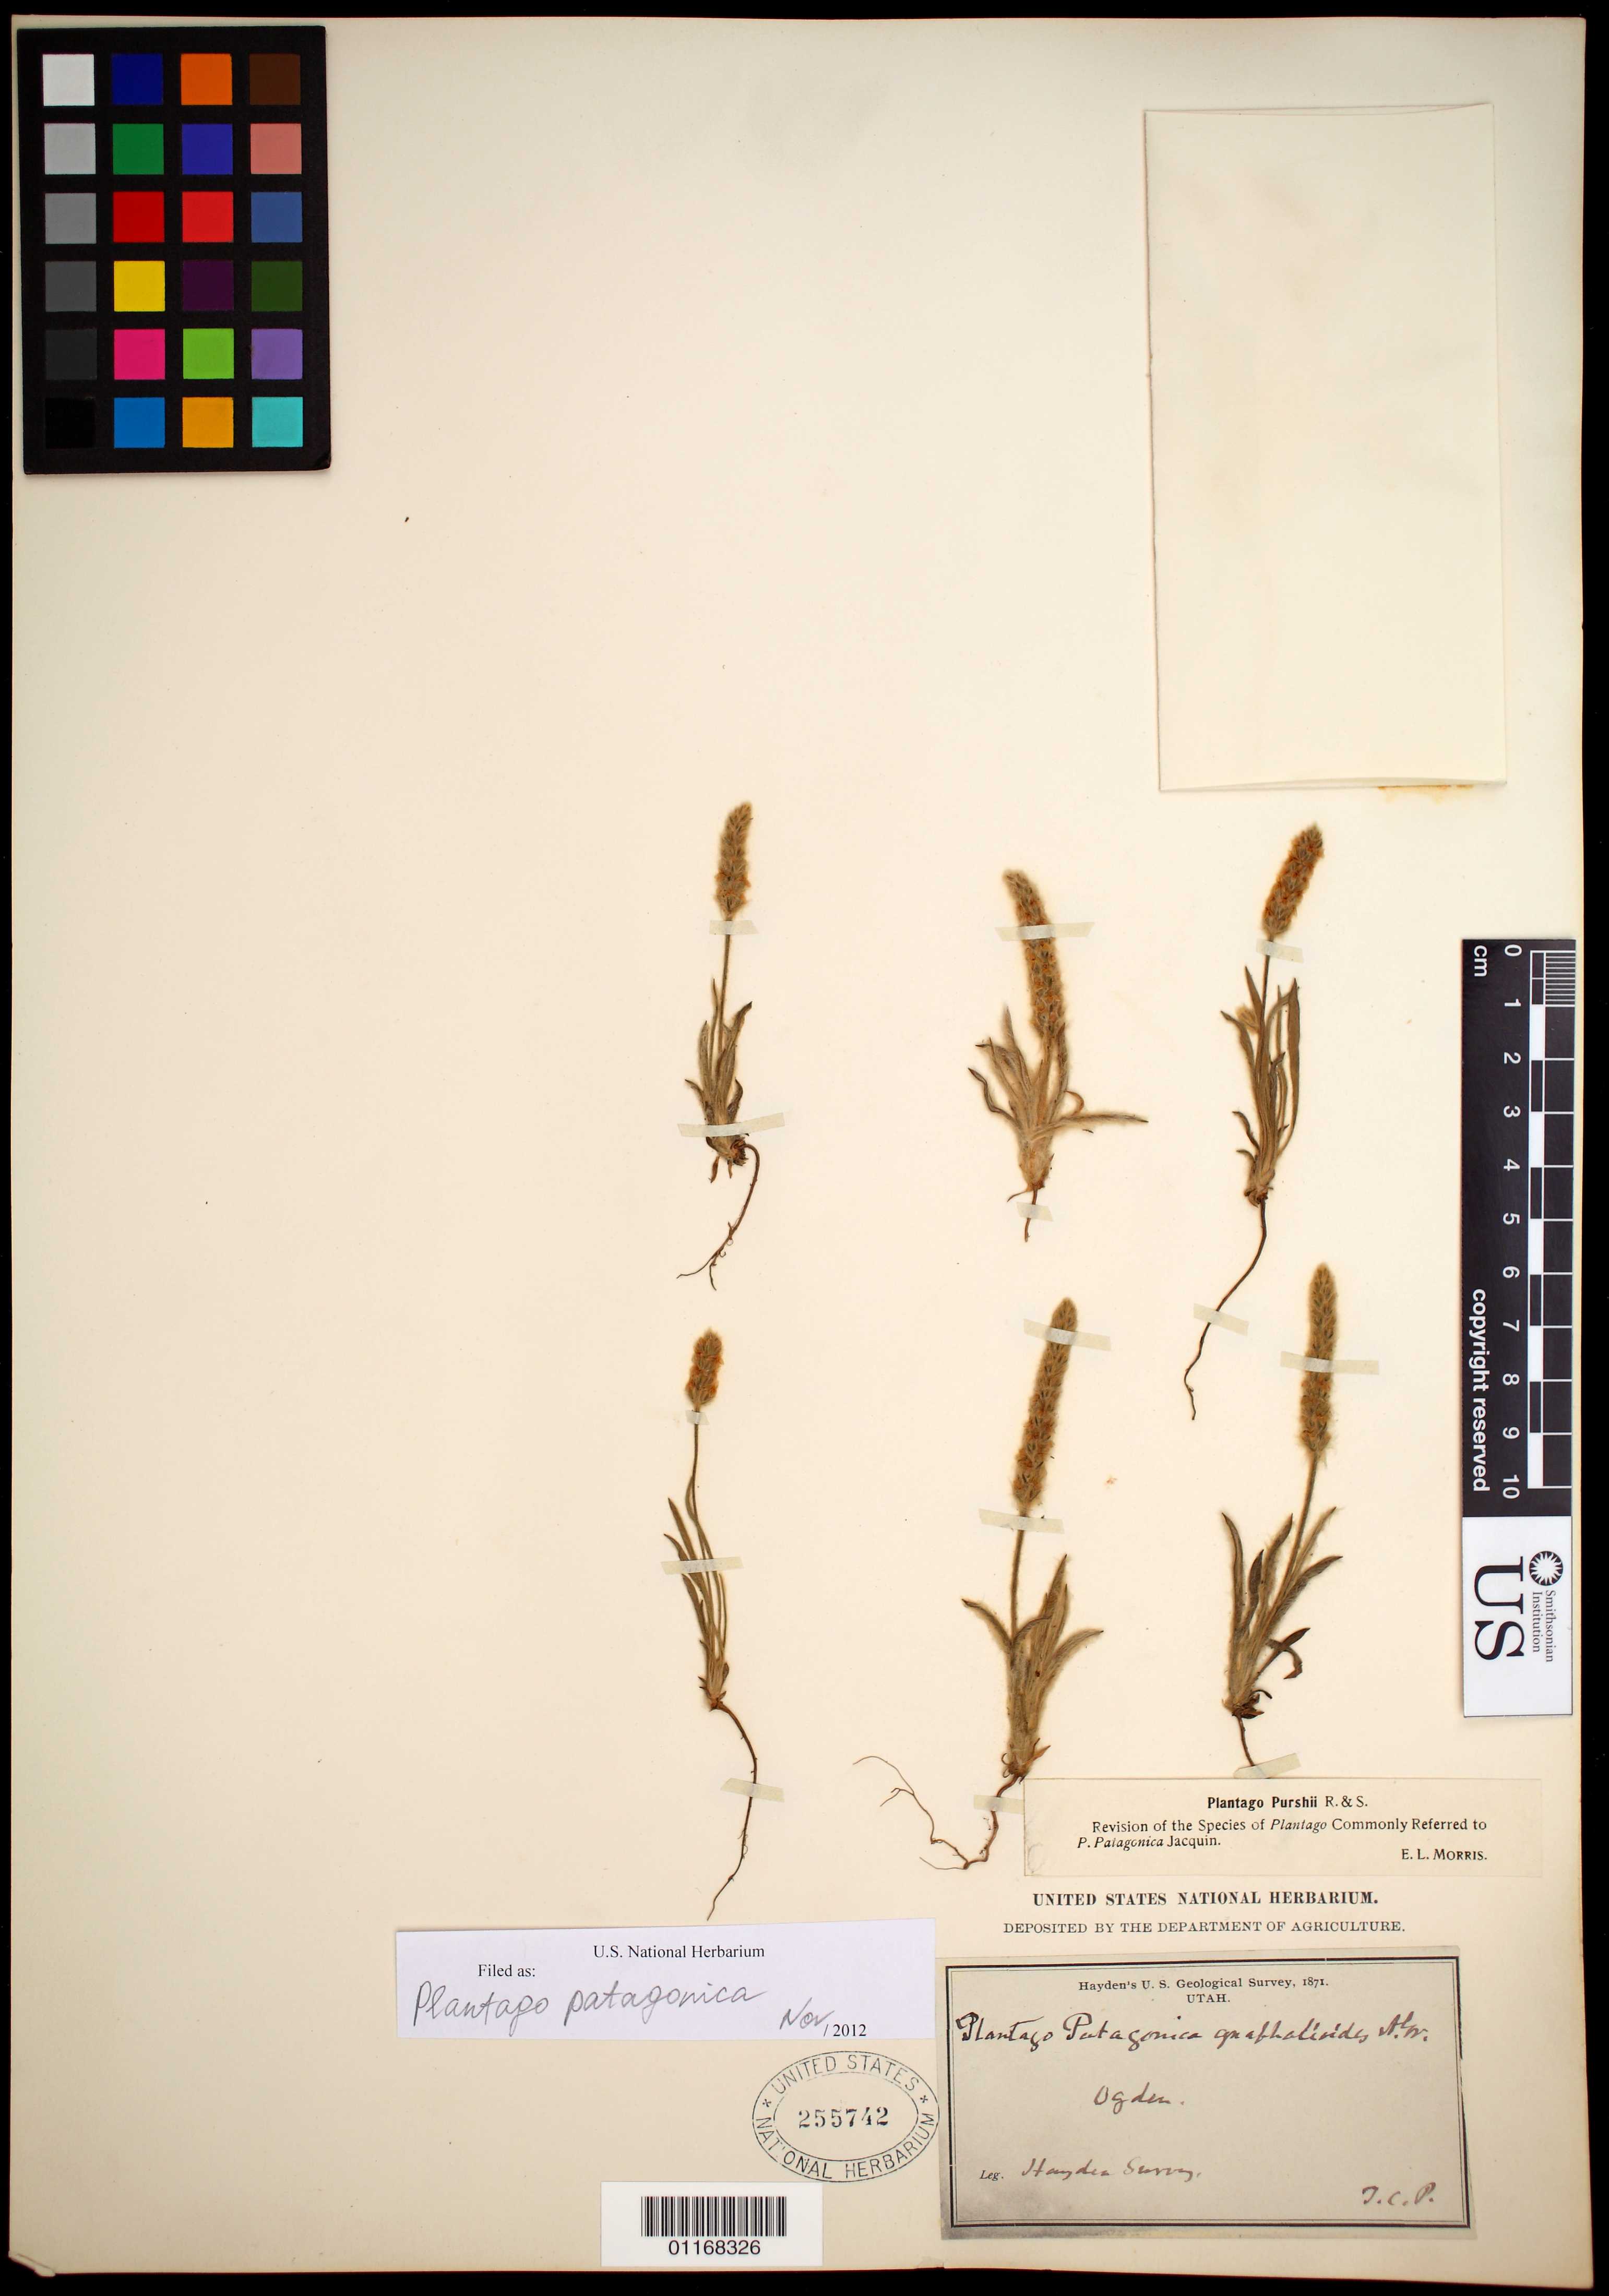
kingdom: Plantae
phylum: Tracheophyta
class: Magnoliopsida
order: Lamiales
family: Plantaginaceae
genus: Plantago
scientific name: Plantago patagonica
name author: Jacq.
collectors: T. C. Porter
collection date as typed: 1871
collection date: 1871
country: United States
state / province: Utah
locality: Ogden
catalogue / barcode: US 255742